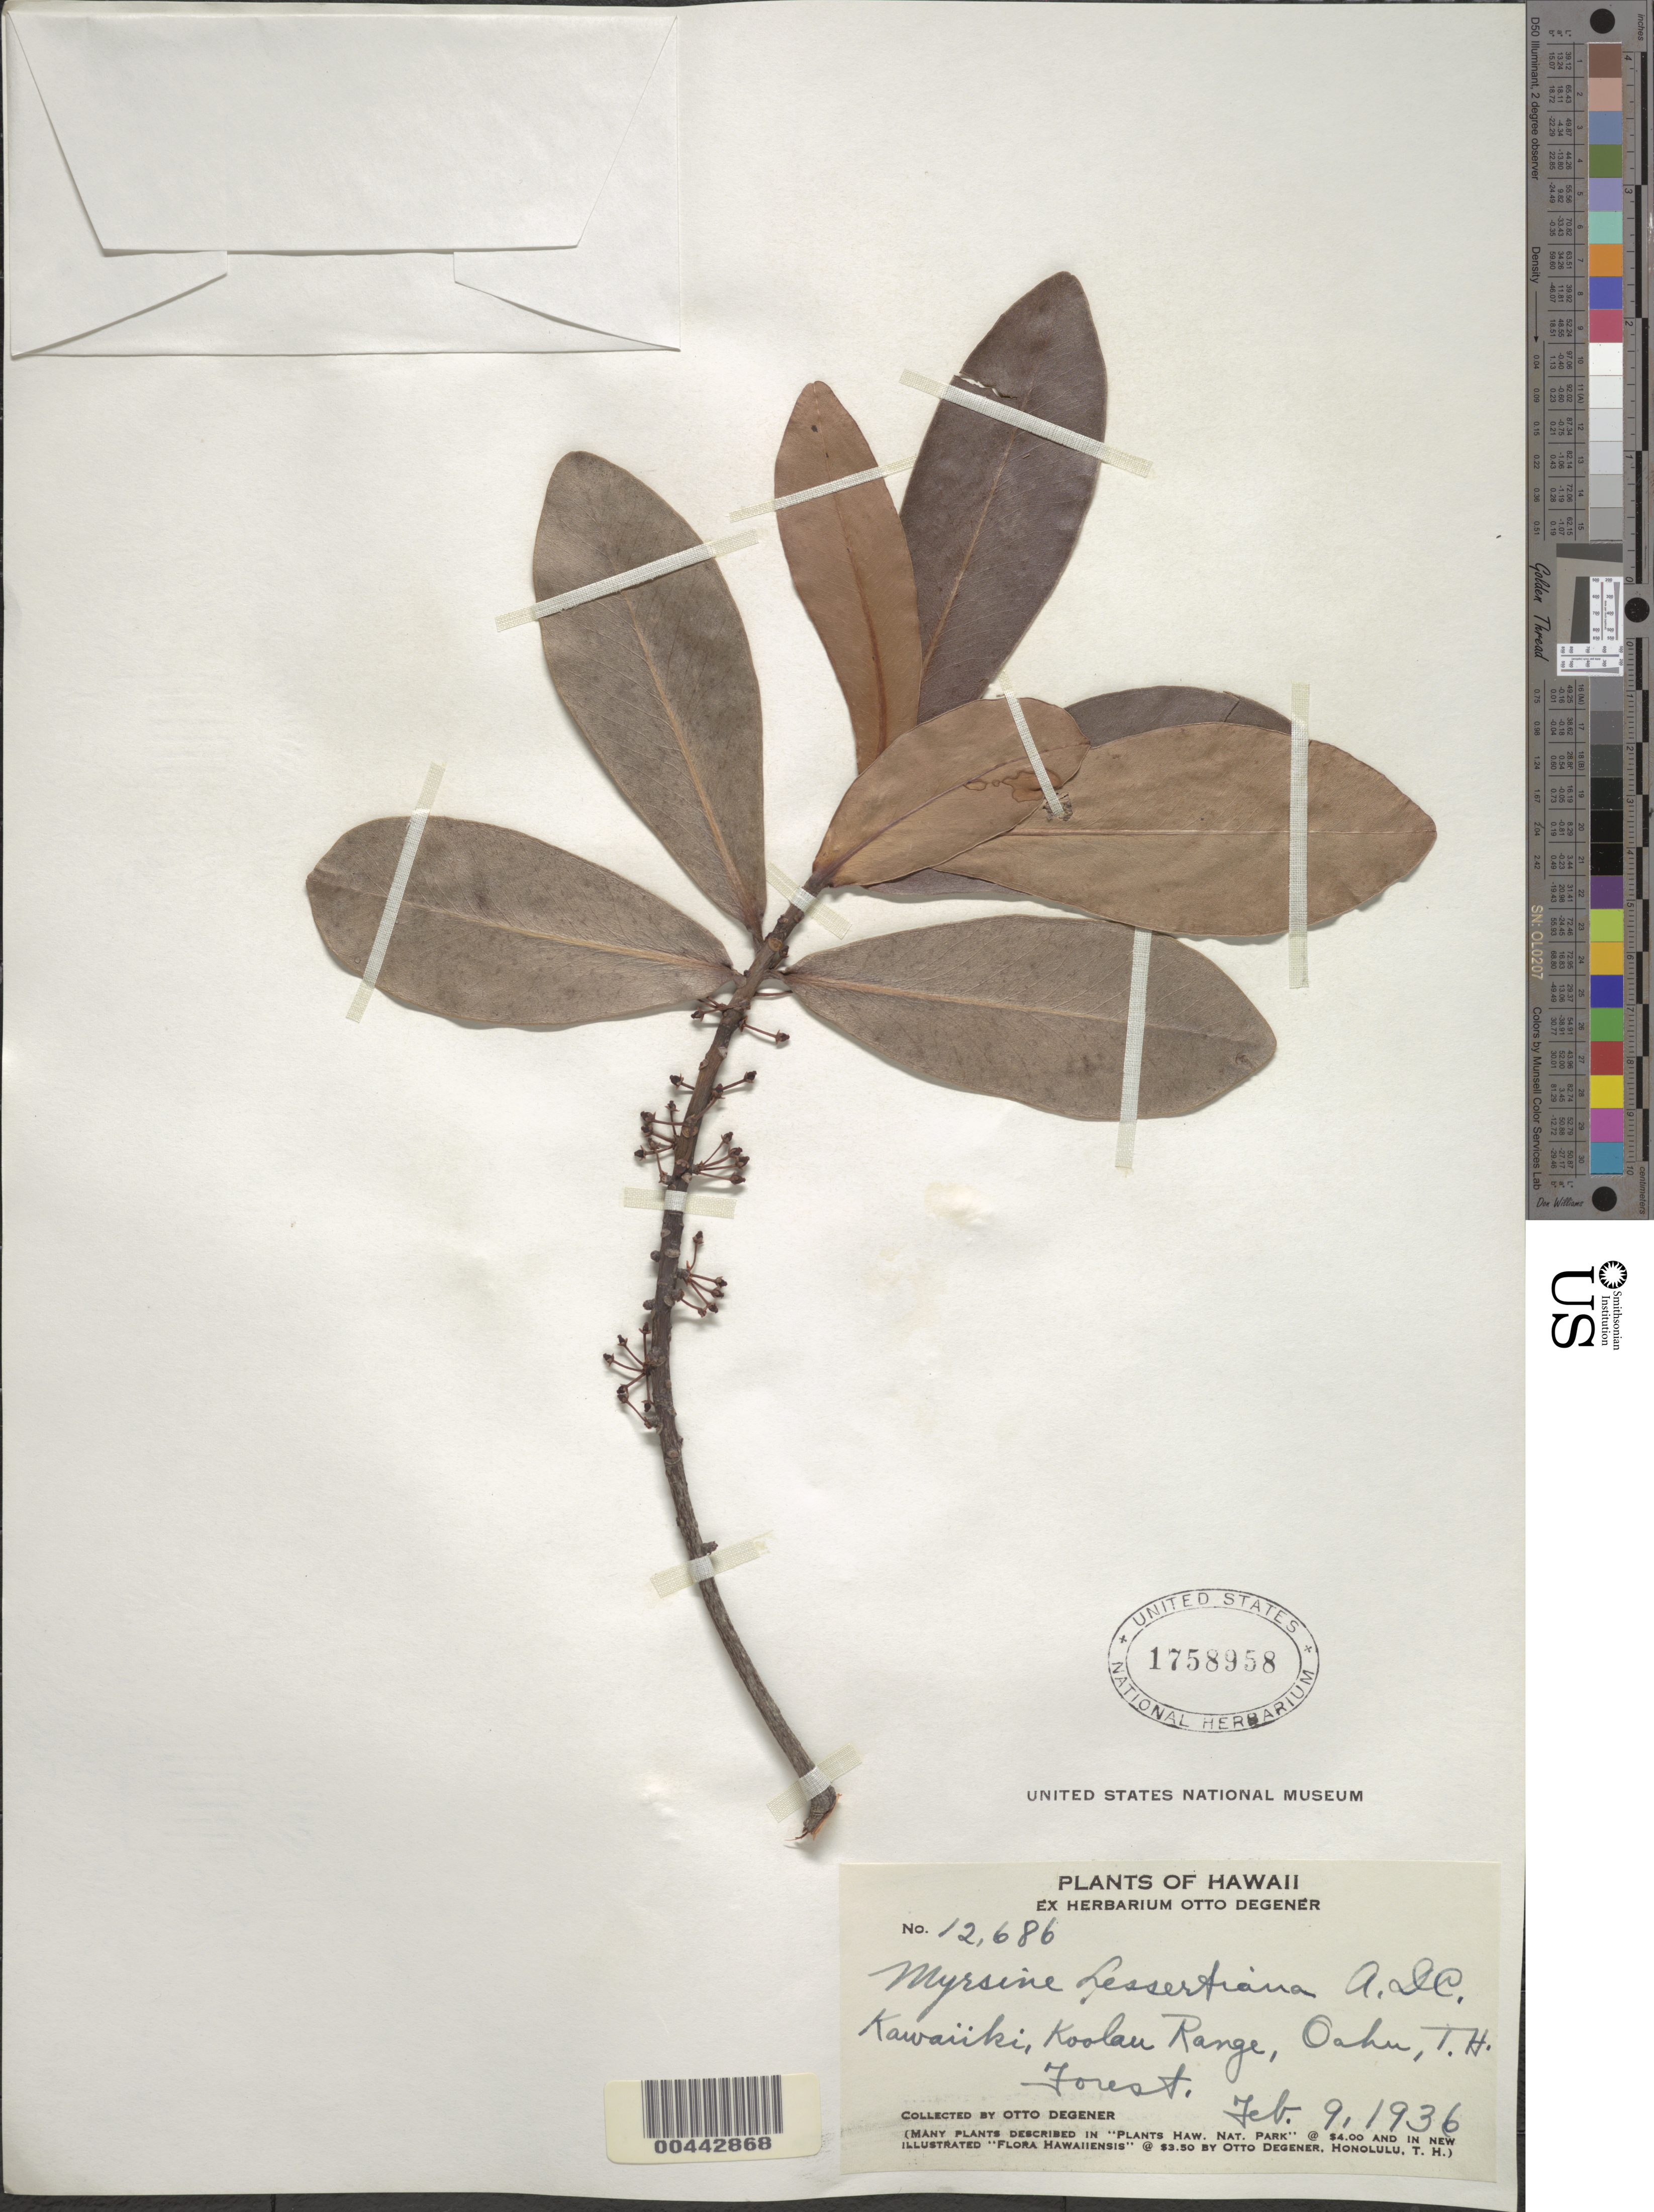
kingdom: Plantae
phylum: Tracheophyta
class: Magnoliopsida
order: Ericales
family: Primulaceae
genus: Myrsine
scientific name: Myrsine lessertiana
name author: A. DC.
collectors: O. Degener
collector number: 12686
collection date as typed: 9 Feb 1936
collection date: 1936-02-09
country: United States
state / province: Hawaii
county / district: Honolulu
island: Oahu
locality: Kawaiiki, Koolau Range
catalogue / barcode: US 1758958